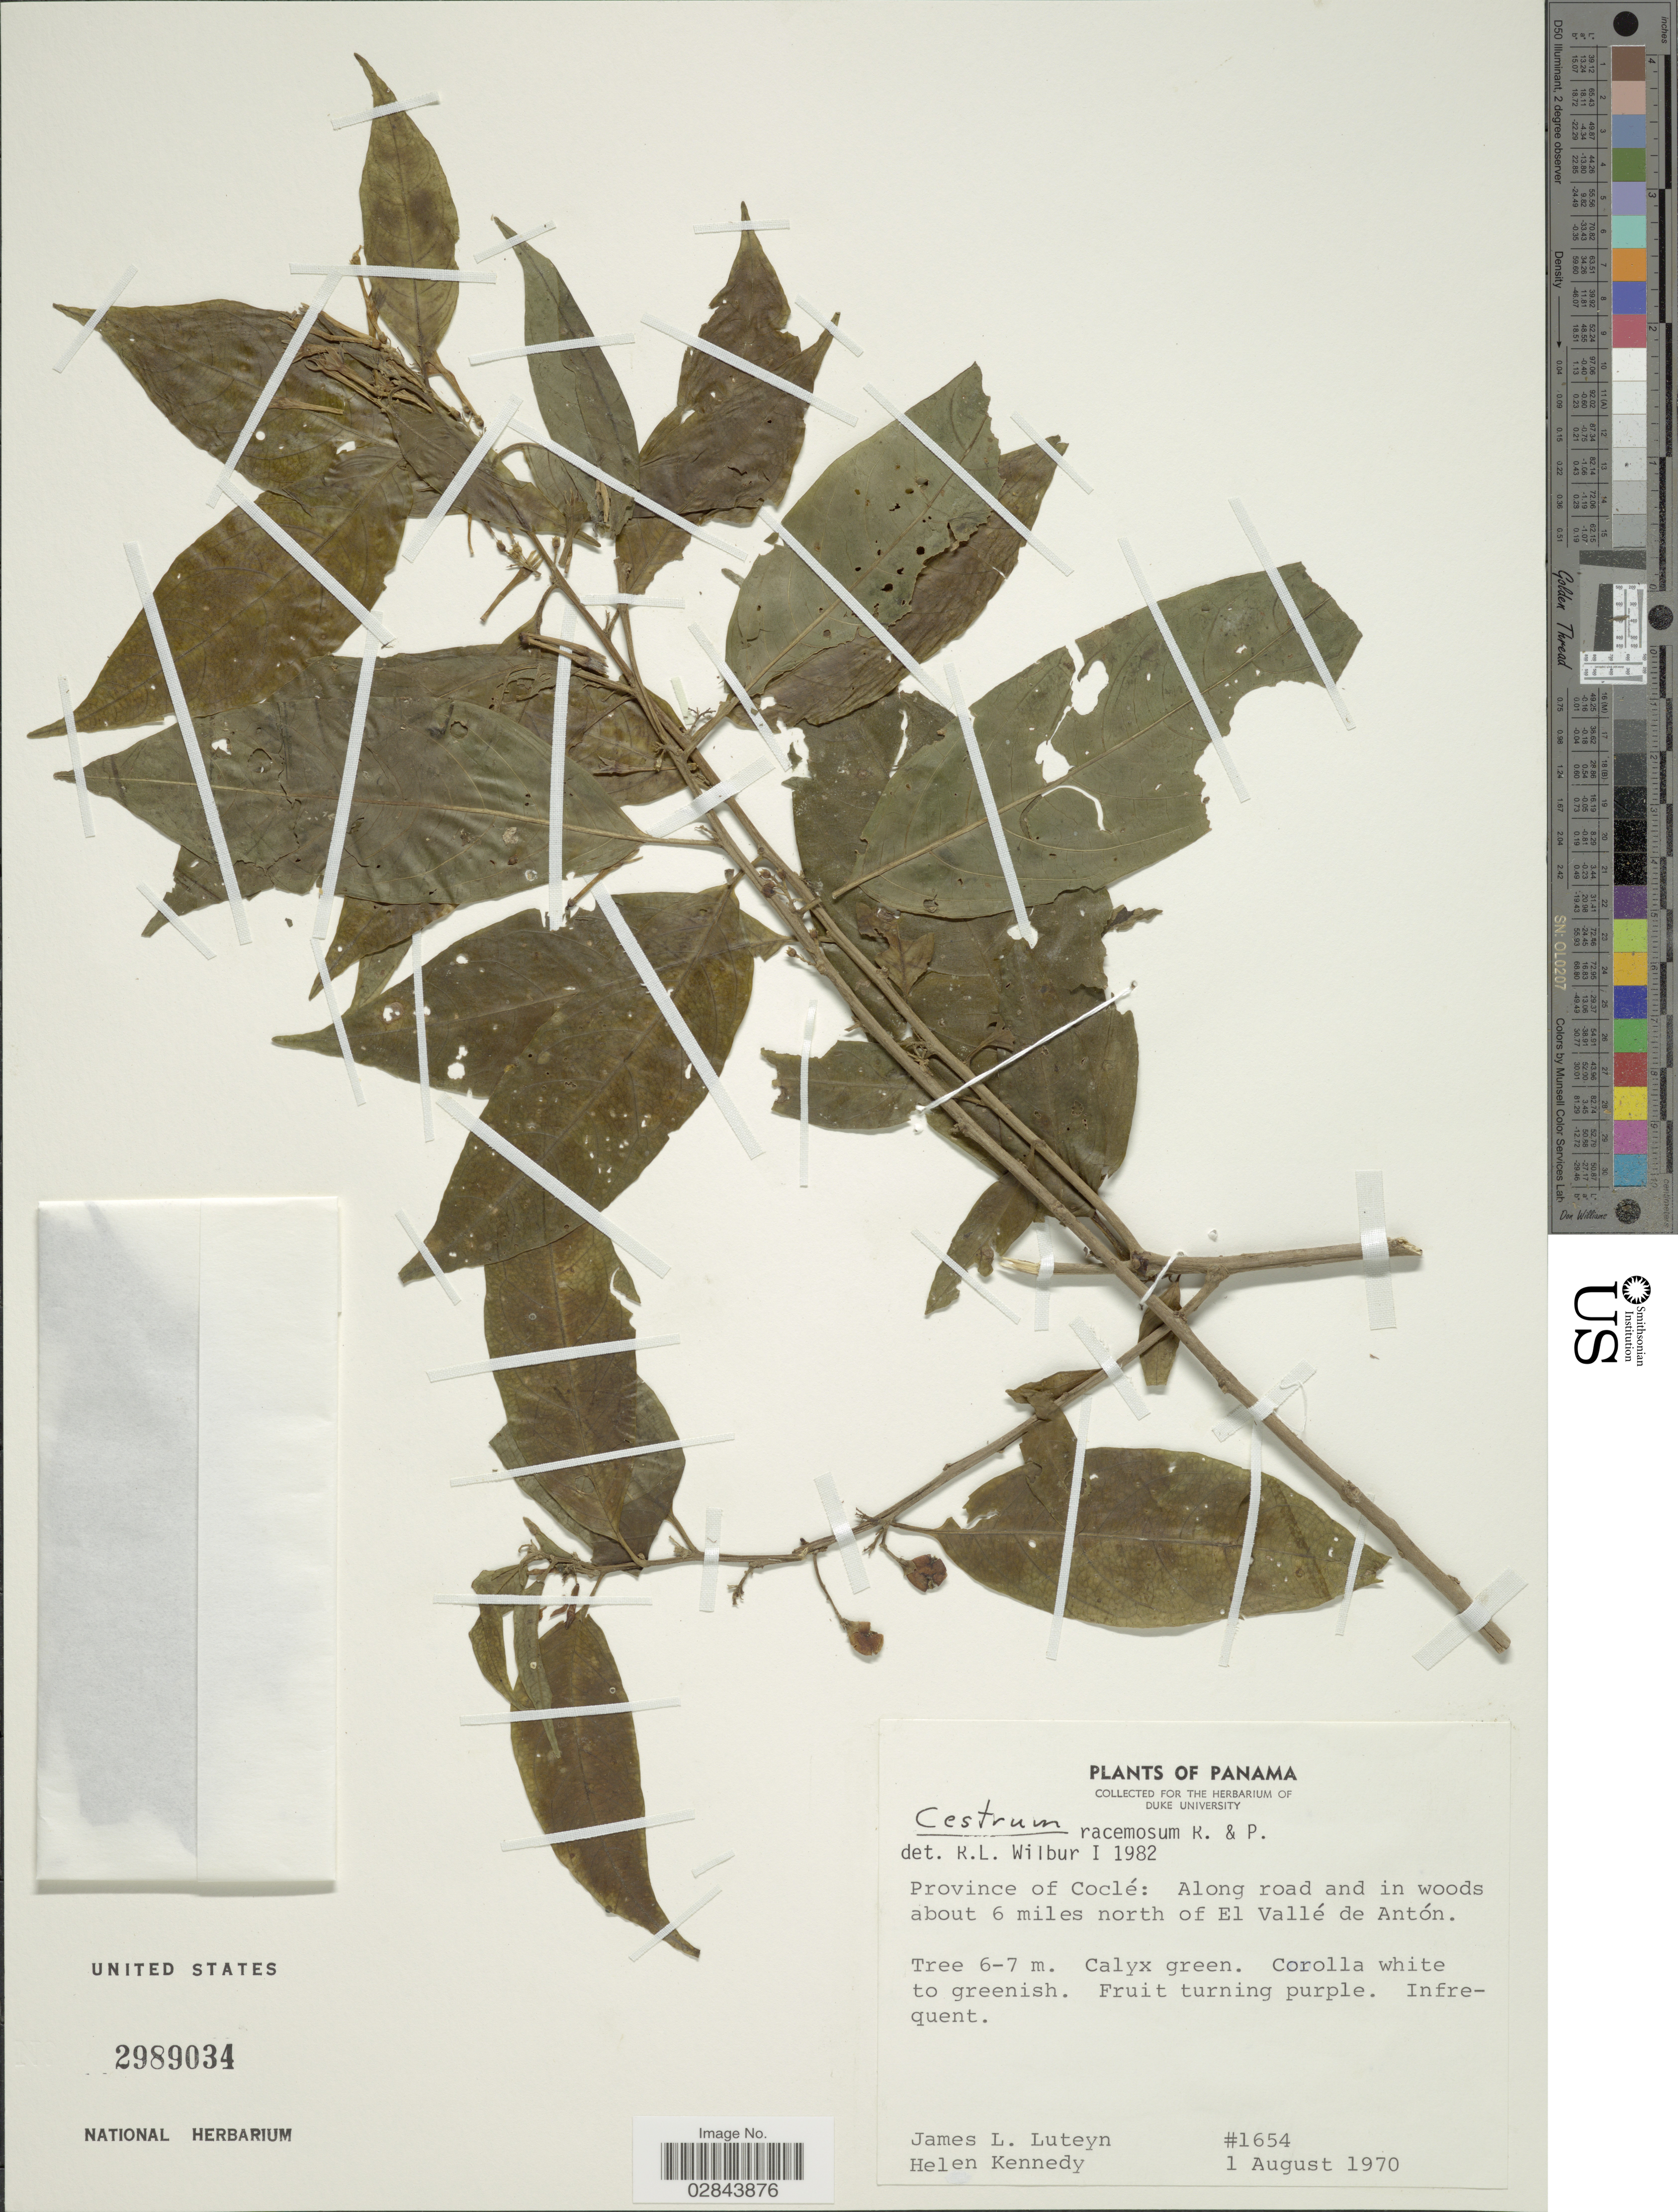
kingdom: Plantae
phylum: Tracheophyta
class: Magnoliopsida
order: Solanales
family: Solanaceae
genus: Cestrum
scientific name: Cestrum racemosum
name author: Ruiz & Pav.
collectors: J. L. Luteyn & H. Kennedy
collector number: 1654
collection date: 1970-08-01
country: Panama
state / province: Coclé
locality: Along road and in woods about 6 miles north of El Vallé de Antón.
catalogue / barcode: US 2989034